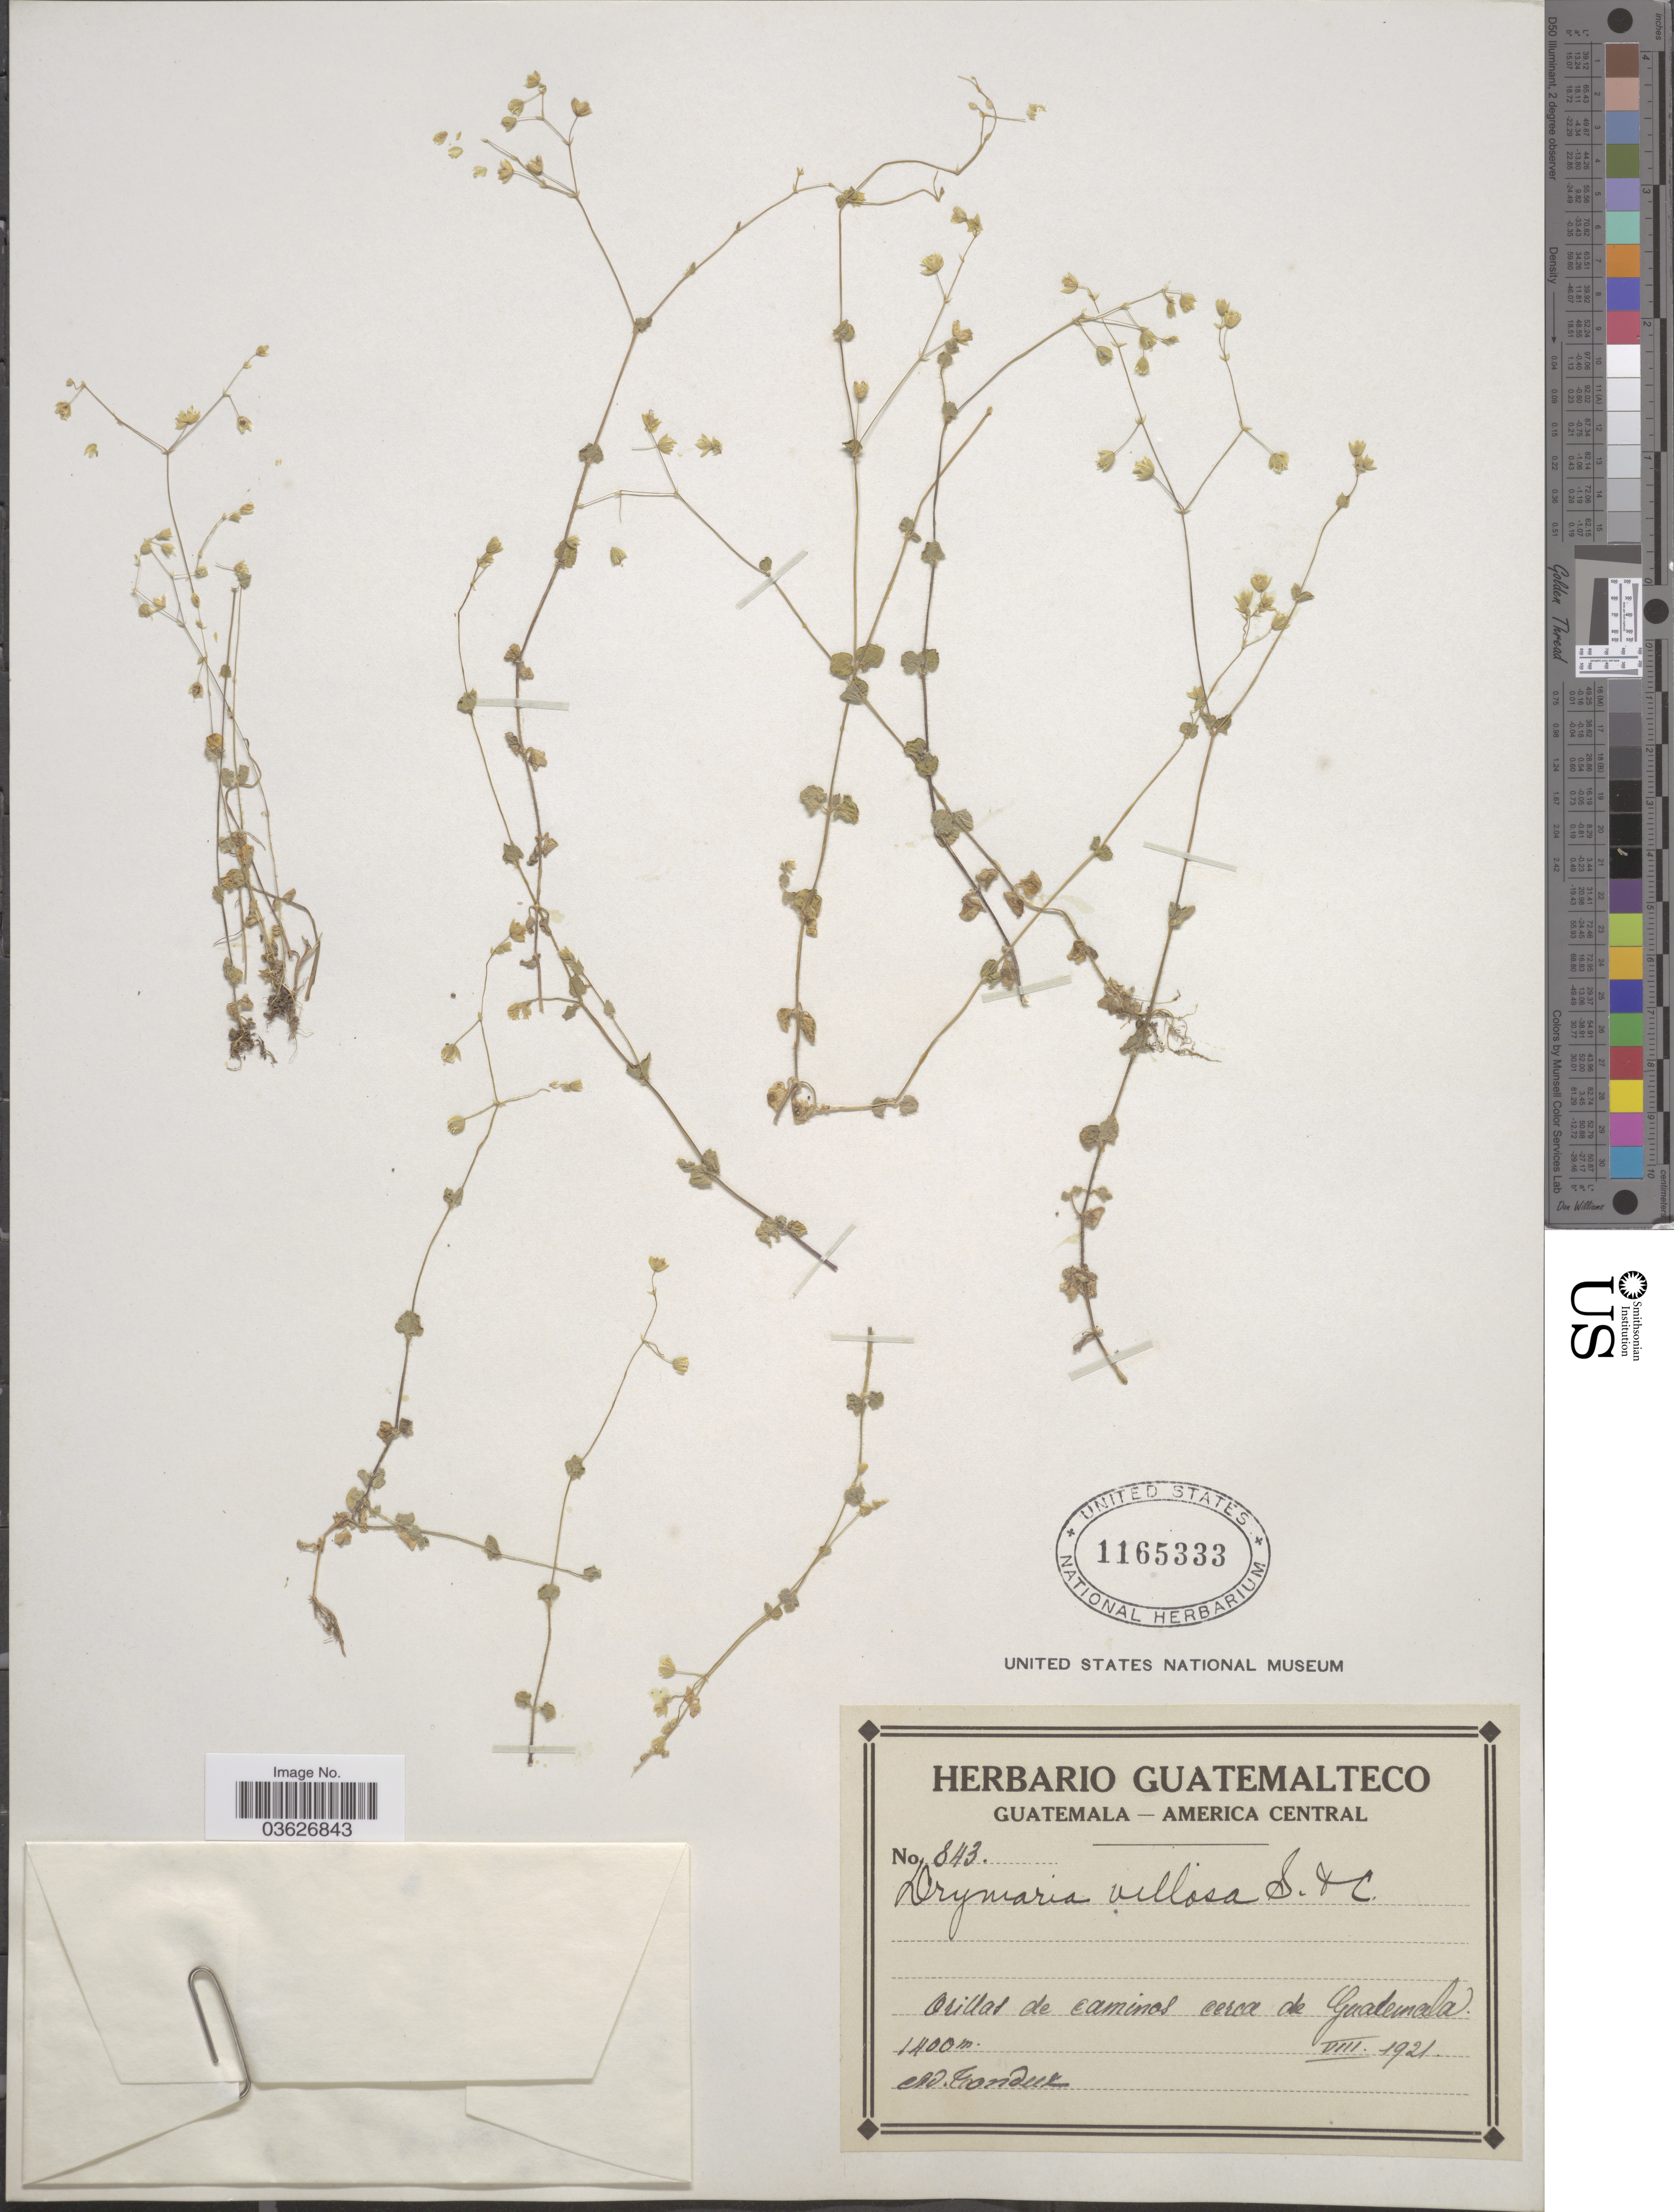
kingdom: Plantae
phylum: Tracheophyta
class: Magnoliopsida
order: Caryophyllales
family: Caryophyllaceae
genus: Drymaria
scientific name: Drymaria villosa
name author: Cham. & Schltdl.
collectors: A. Tonduz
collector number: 843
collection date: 1921-08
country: Guatemala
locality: Orillas de caminos cerca de Guatemala.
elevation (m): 1400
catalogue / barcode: US 1165333